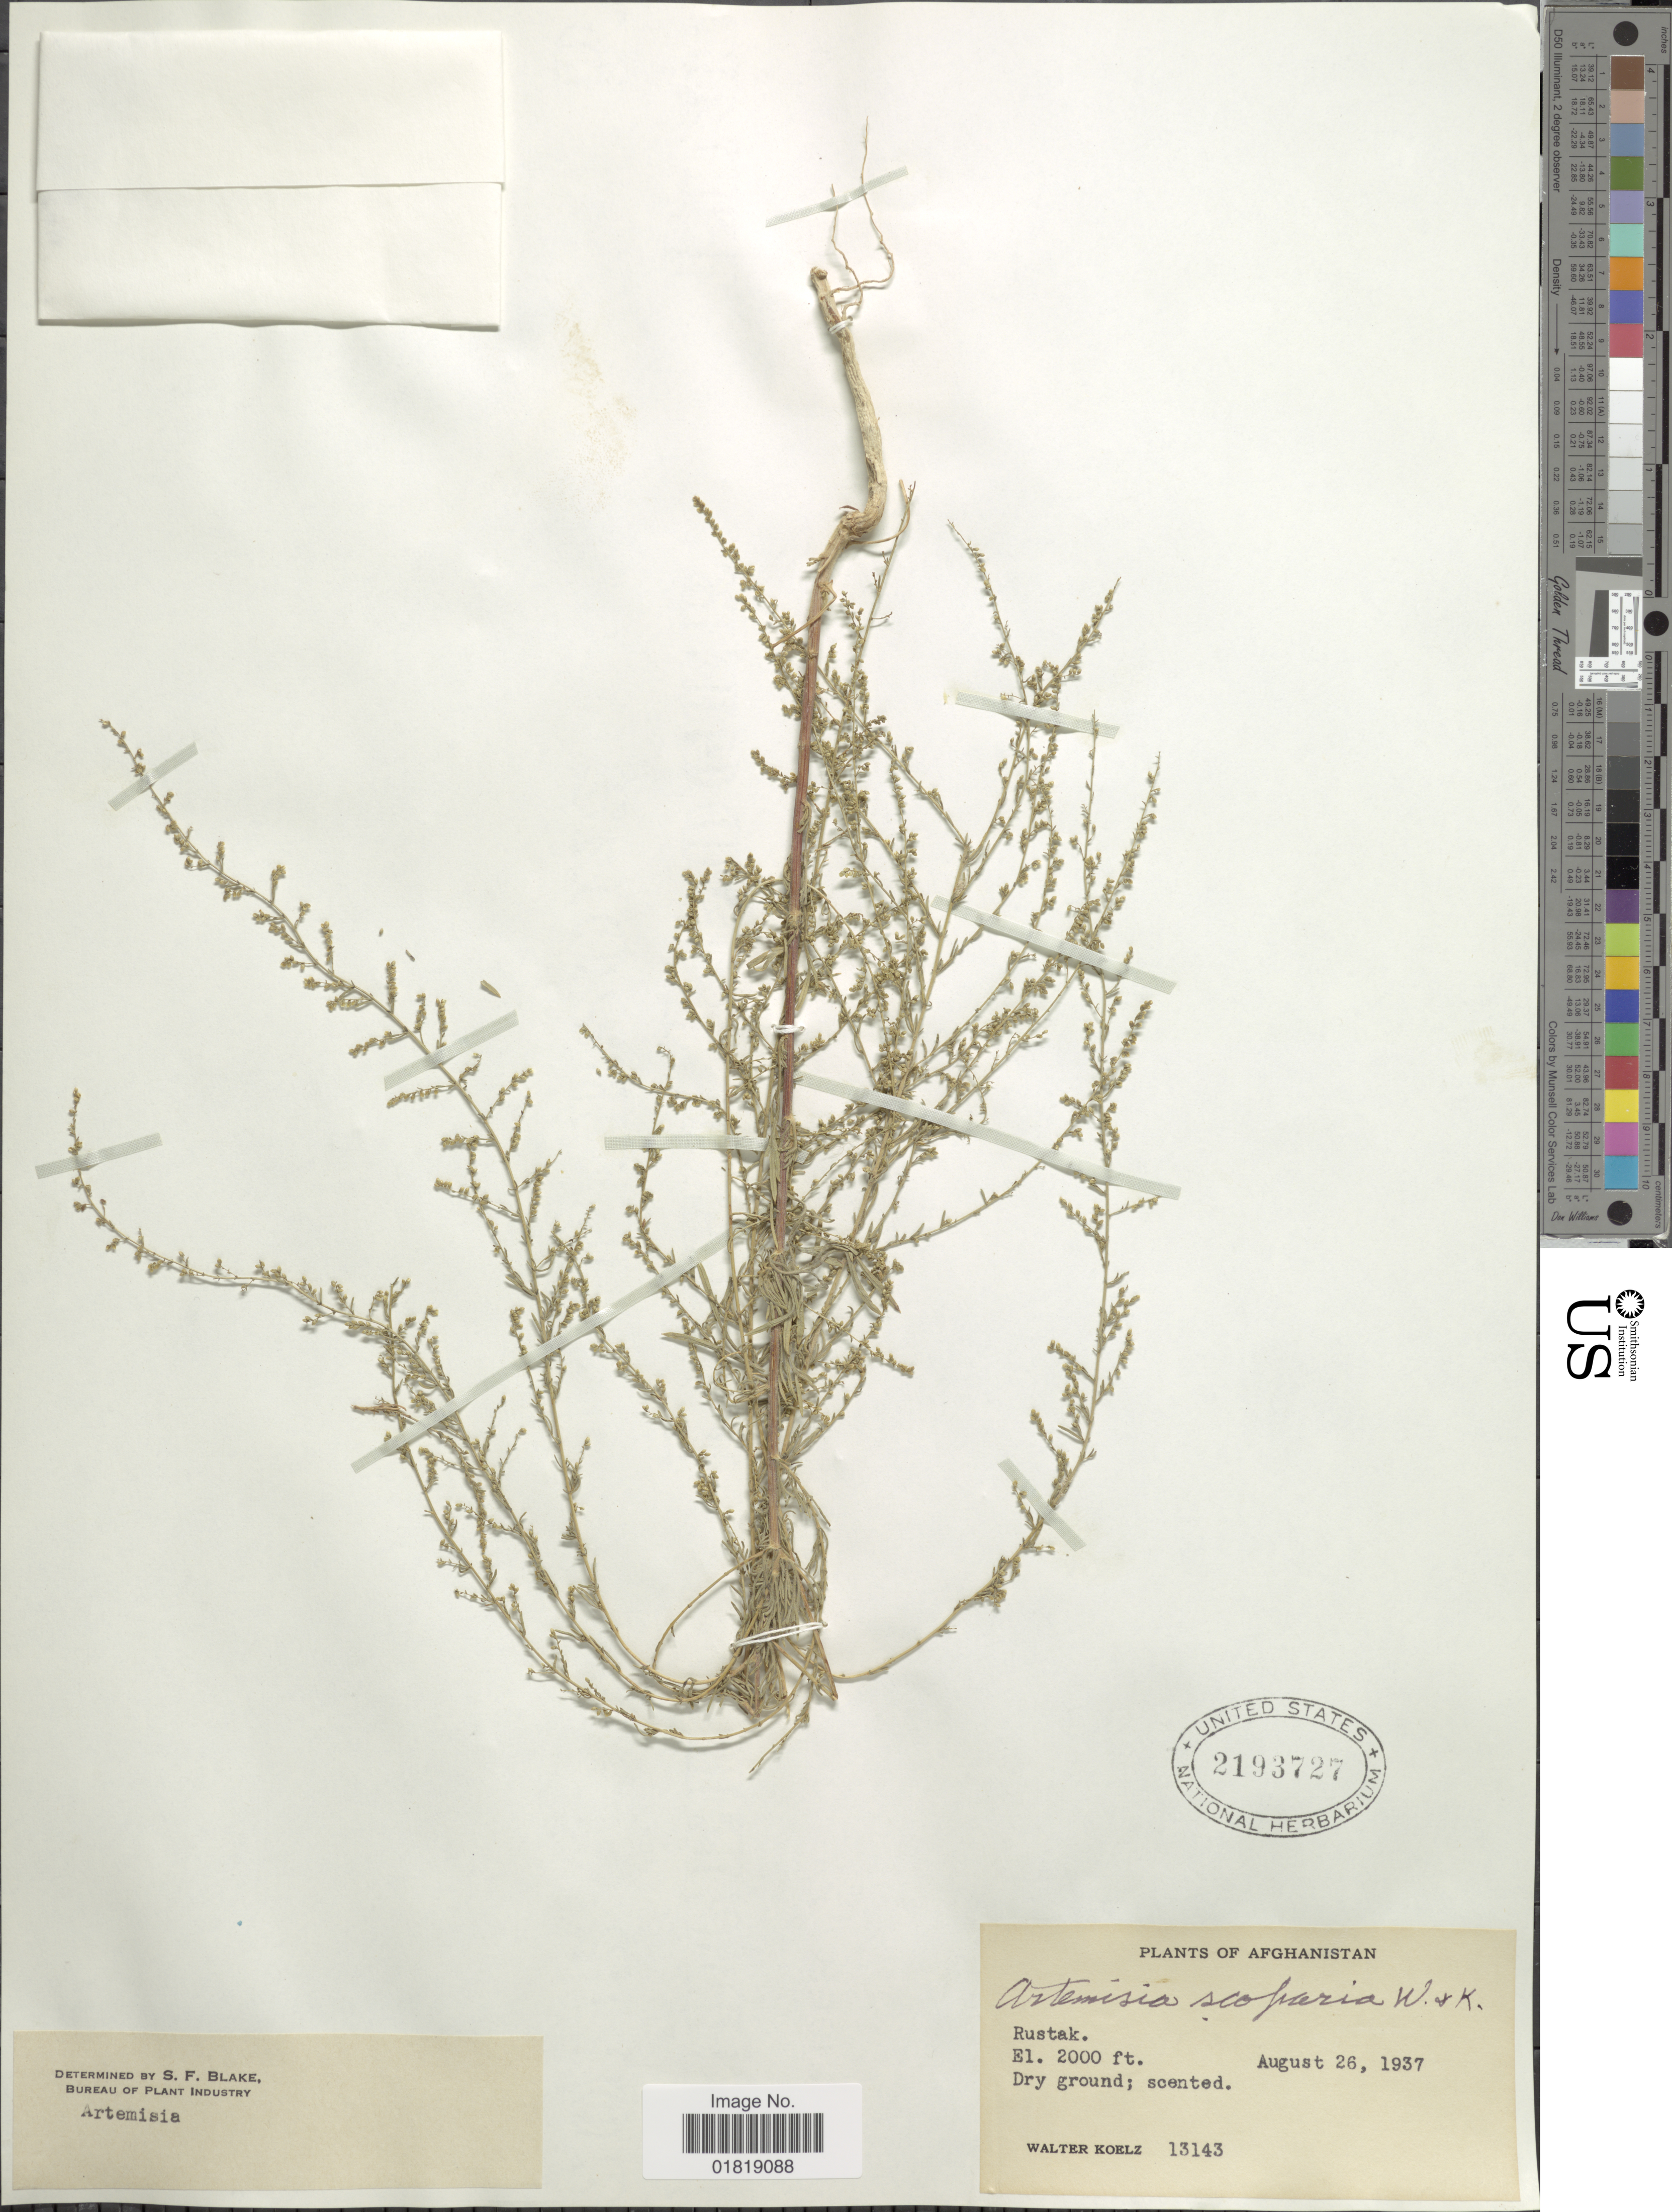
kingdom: Plantae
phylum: Tracheophyta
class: Magnoliopsida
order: Asterales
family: Asteraceae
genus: Artemisia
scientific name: Artemisia scoparia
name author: Waldst. & Kit.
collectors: W. N. Koelz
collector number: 13143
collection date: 1937-08-26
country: Afghanistan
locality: Rustak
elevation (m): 610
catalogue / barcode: US 2193727